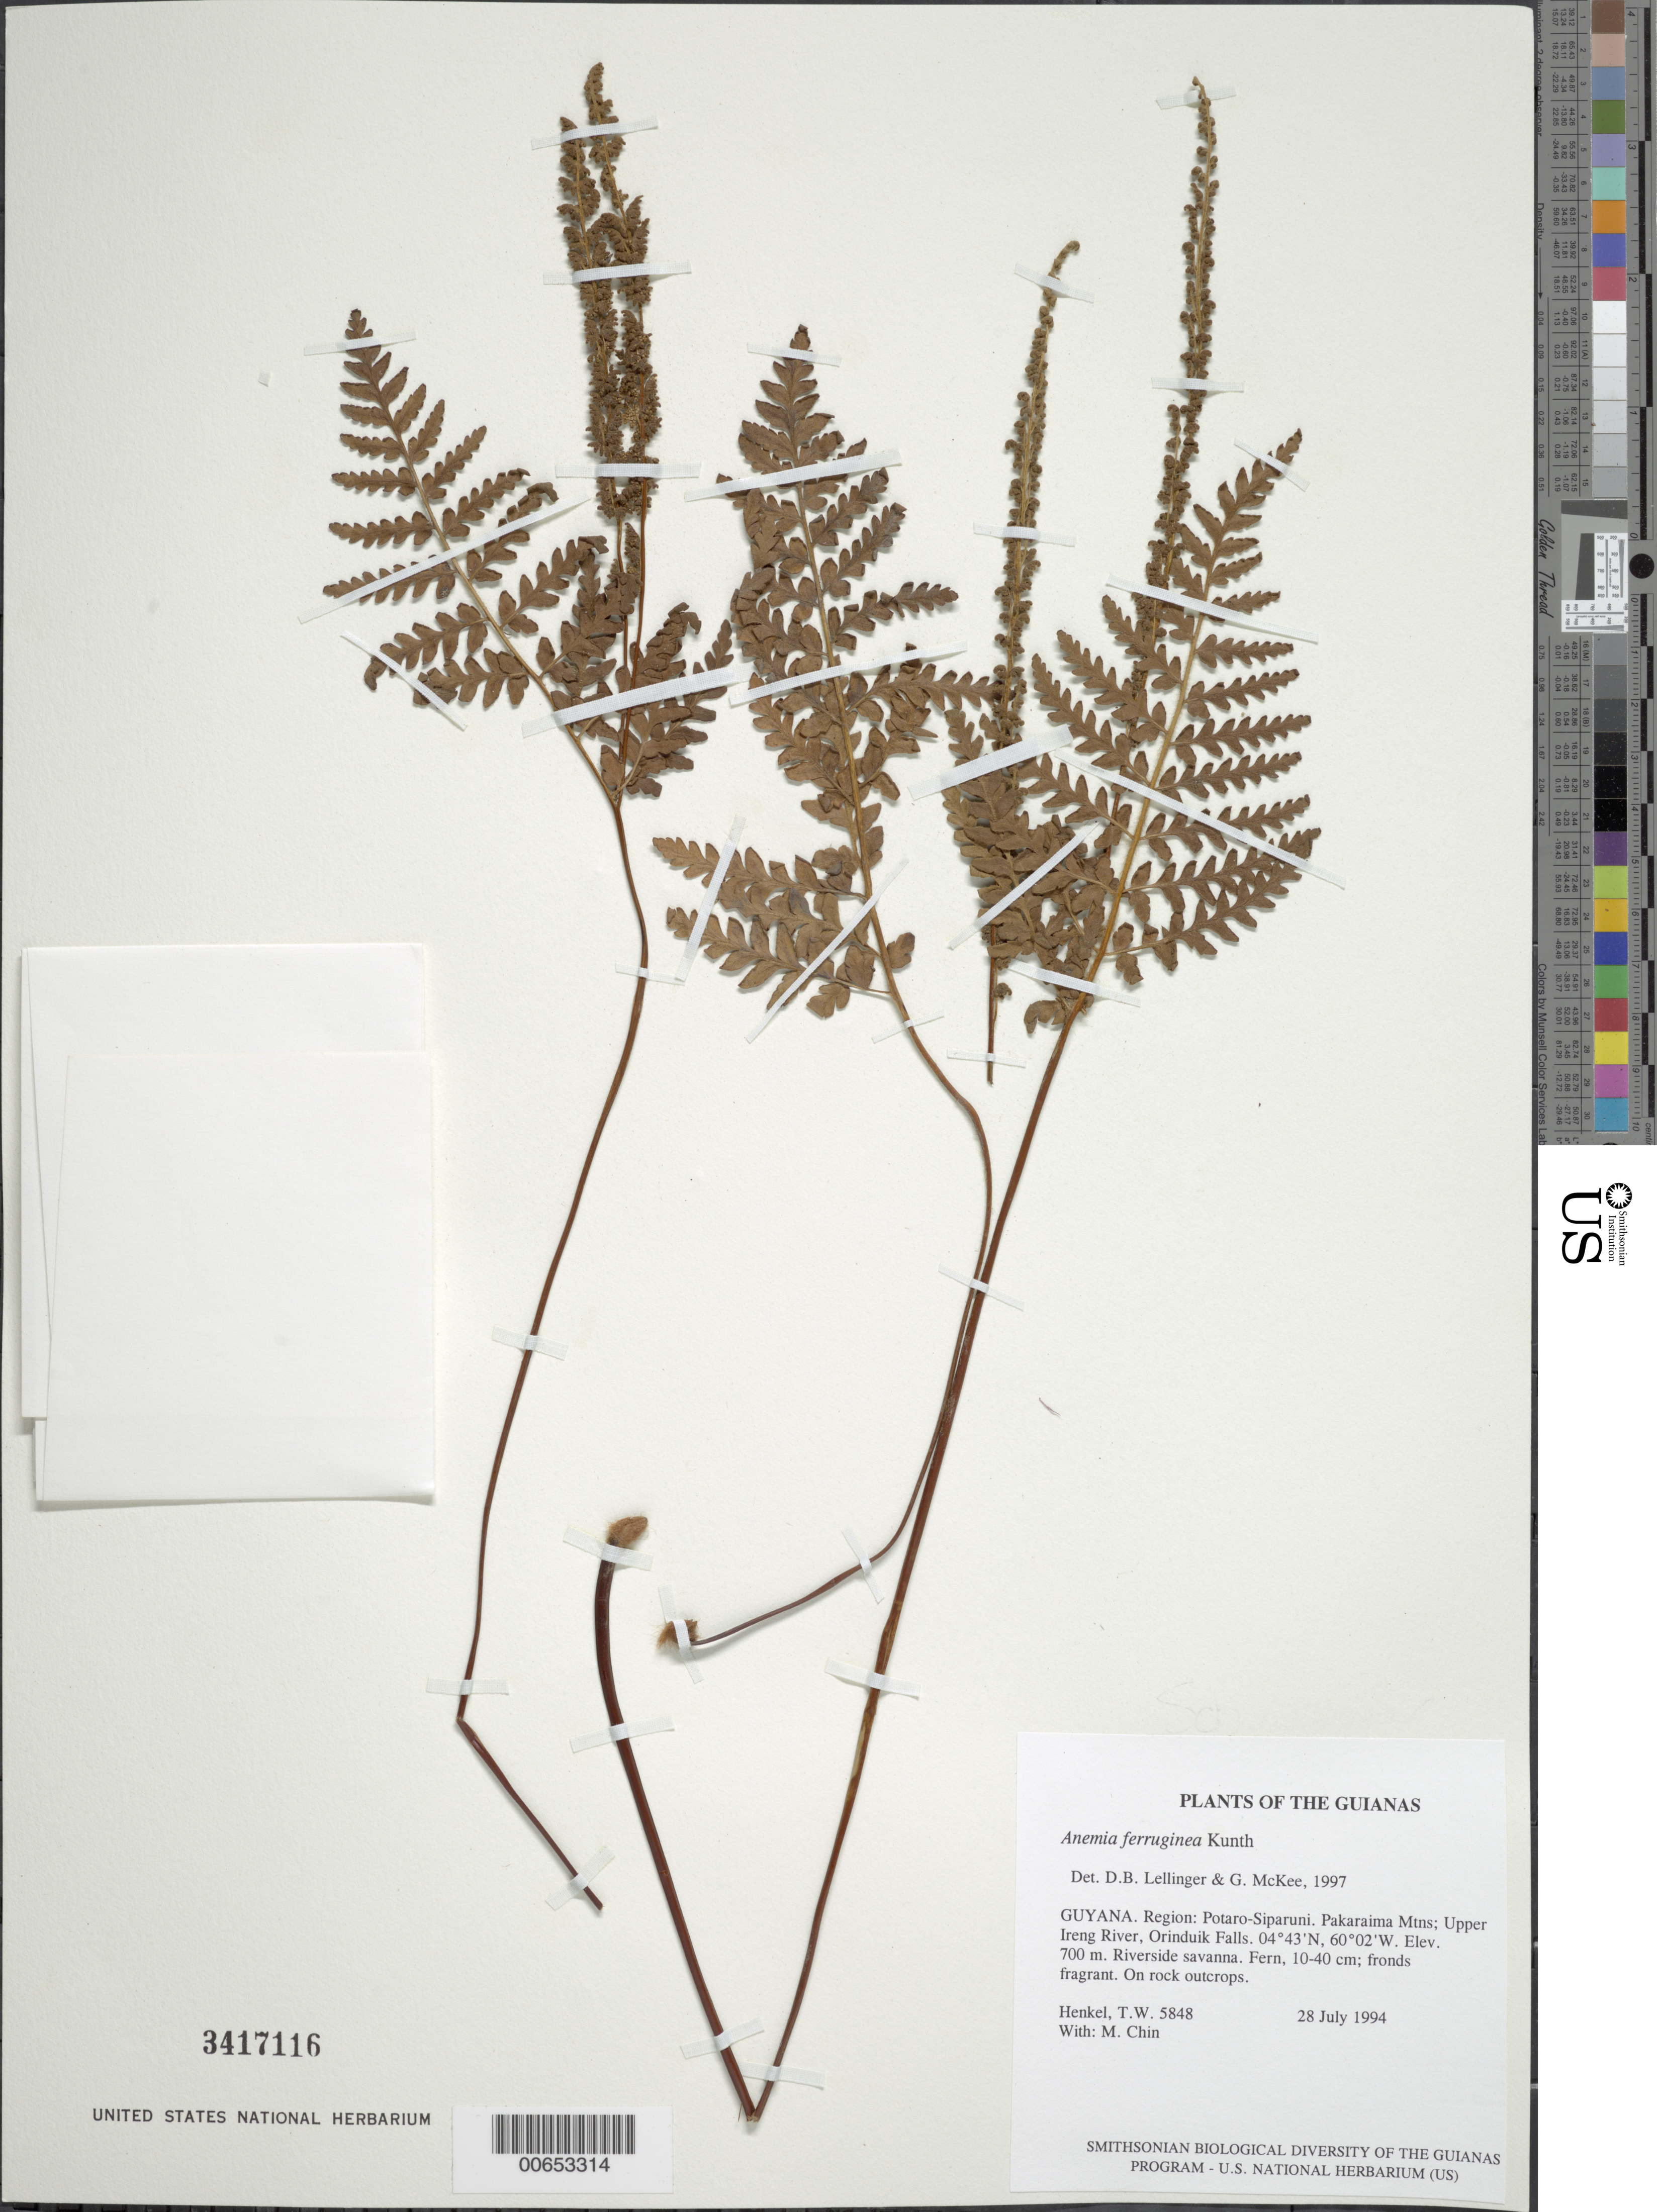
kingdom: Plantae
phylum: Tracheophyta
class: Polypodiopsida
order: Schizaeales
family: Anemiaceae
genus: Anemia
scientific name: Anemia ferruginea var. ferruginea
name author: Kunth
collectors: T. Henkel & M. Chin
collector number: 5848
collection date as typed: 28 July 1994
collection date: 1994-07-28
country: Guyana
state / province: Potaro-Siparuni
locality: Pakaraima Mtns; Upper Ireng River, Orinduik Falls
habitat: Riverside savanna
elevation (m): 700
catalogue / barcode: US 3417116